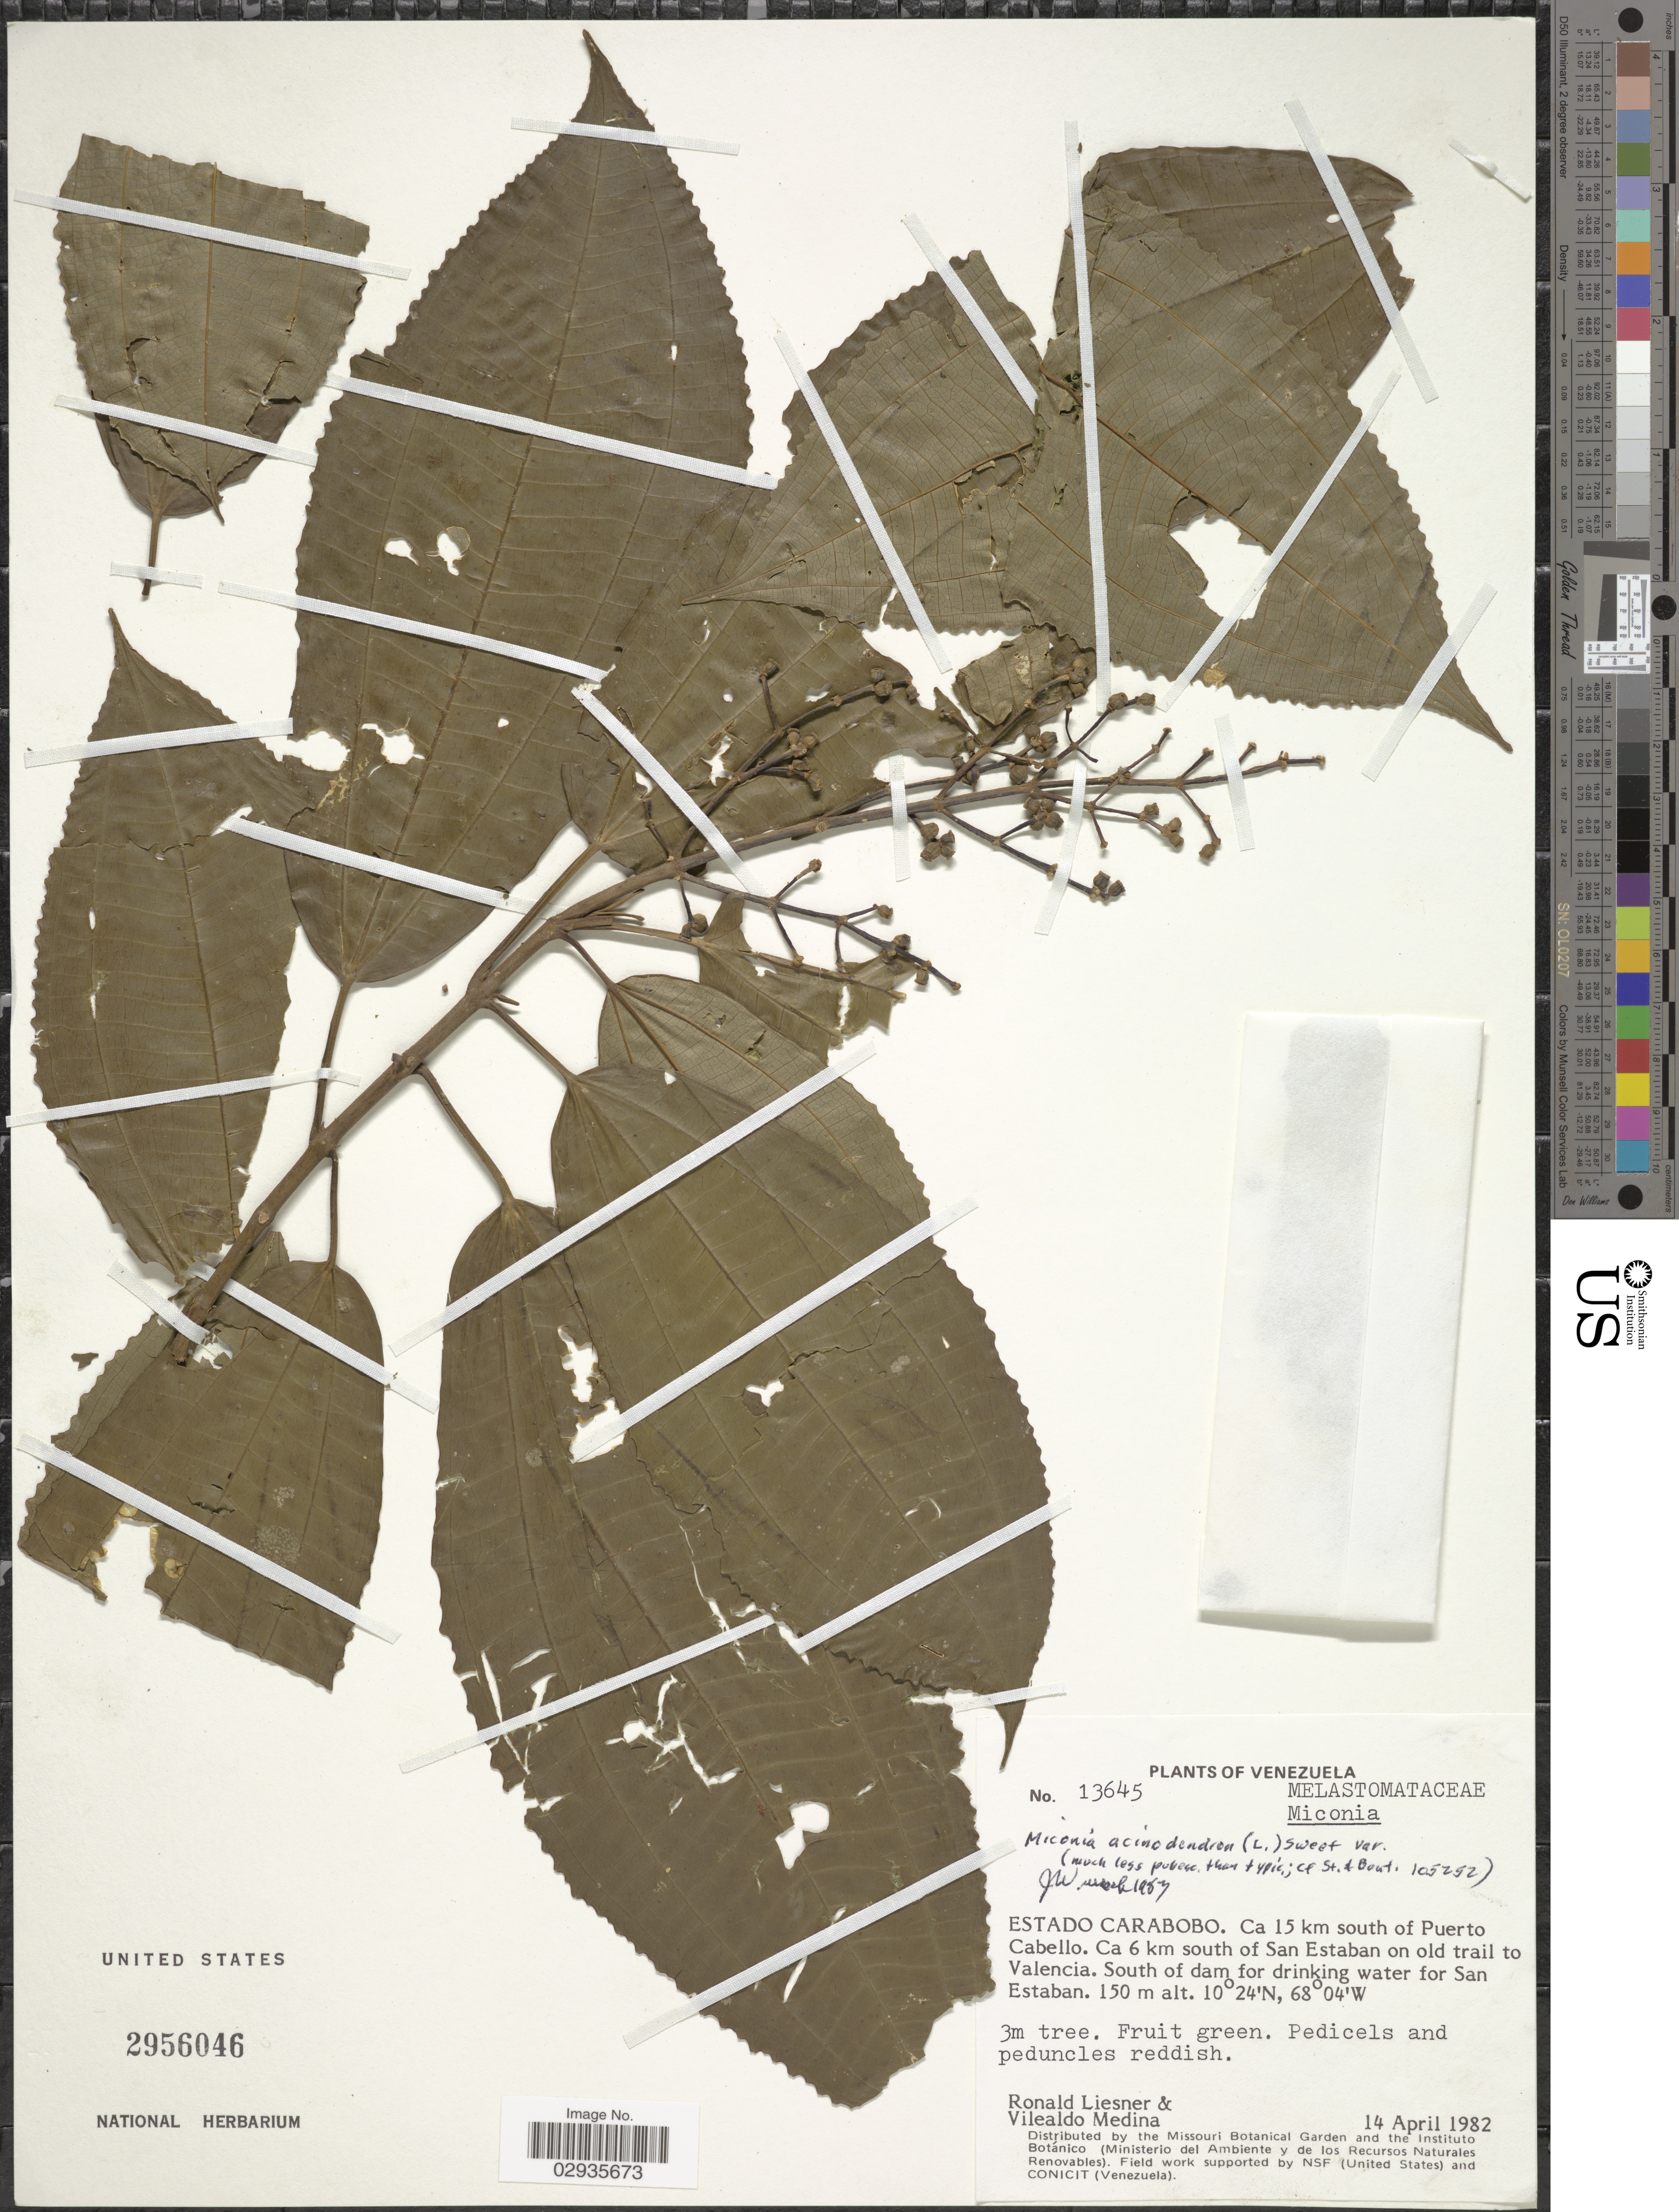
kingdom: Plantae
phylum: Tracheophyta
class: Magnoliopsida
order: Myrtales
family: Melastomataceae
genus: Miconia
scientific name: Miconia acinodendron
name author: (L.) Sweet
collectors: R. L. Liesner & V. Medina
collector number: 13645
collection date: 1982-04-14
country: Venezuela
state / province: Carabobo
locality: Ca 15 km south of Puerto Cabello. Ca 6 km south of San Estaban on old trail to Valencia. South of dam for drinking water for San Estaban.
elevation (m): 150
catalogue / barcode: US 2956046